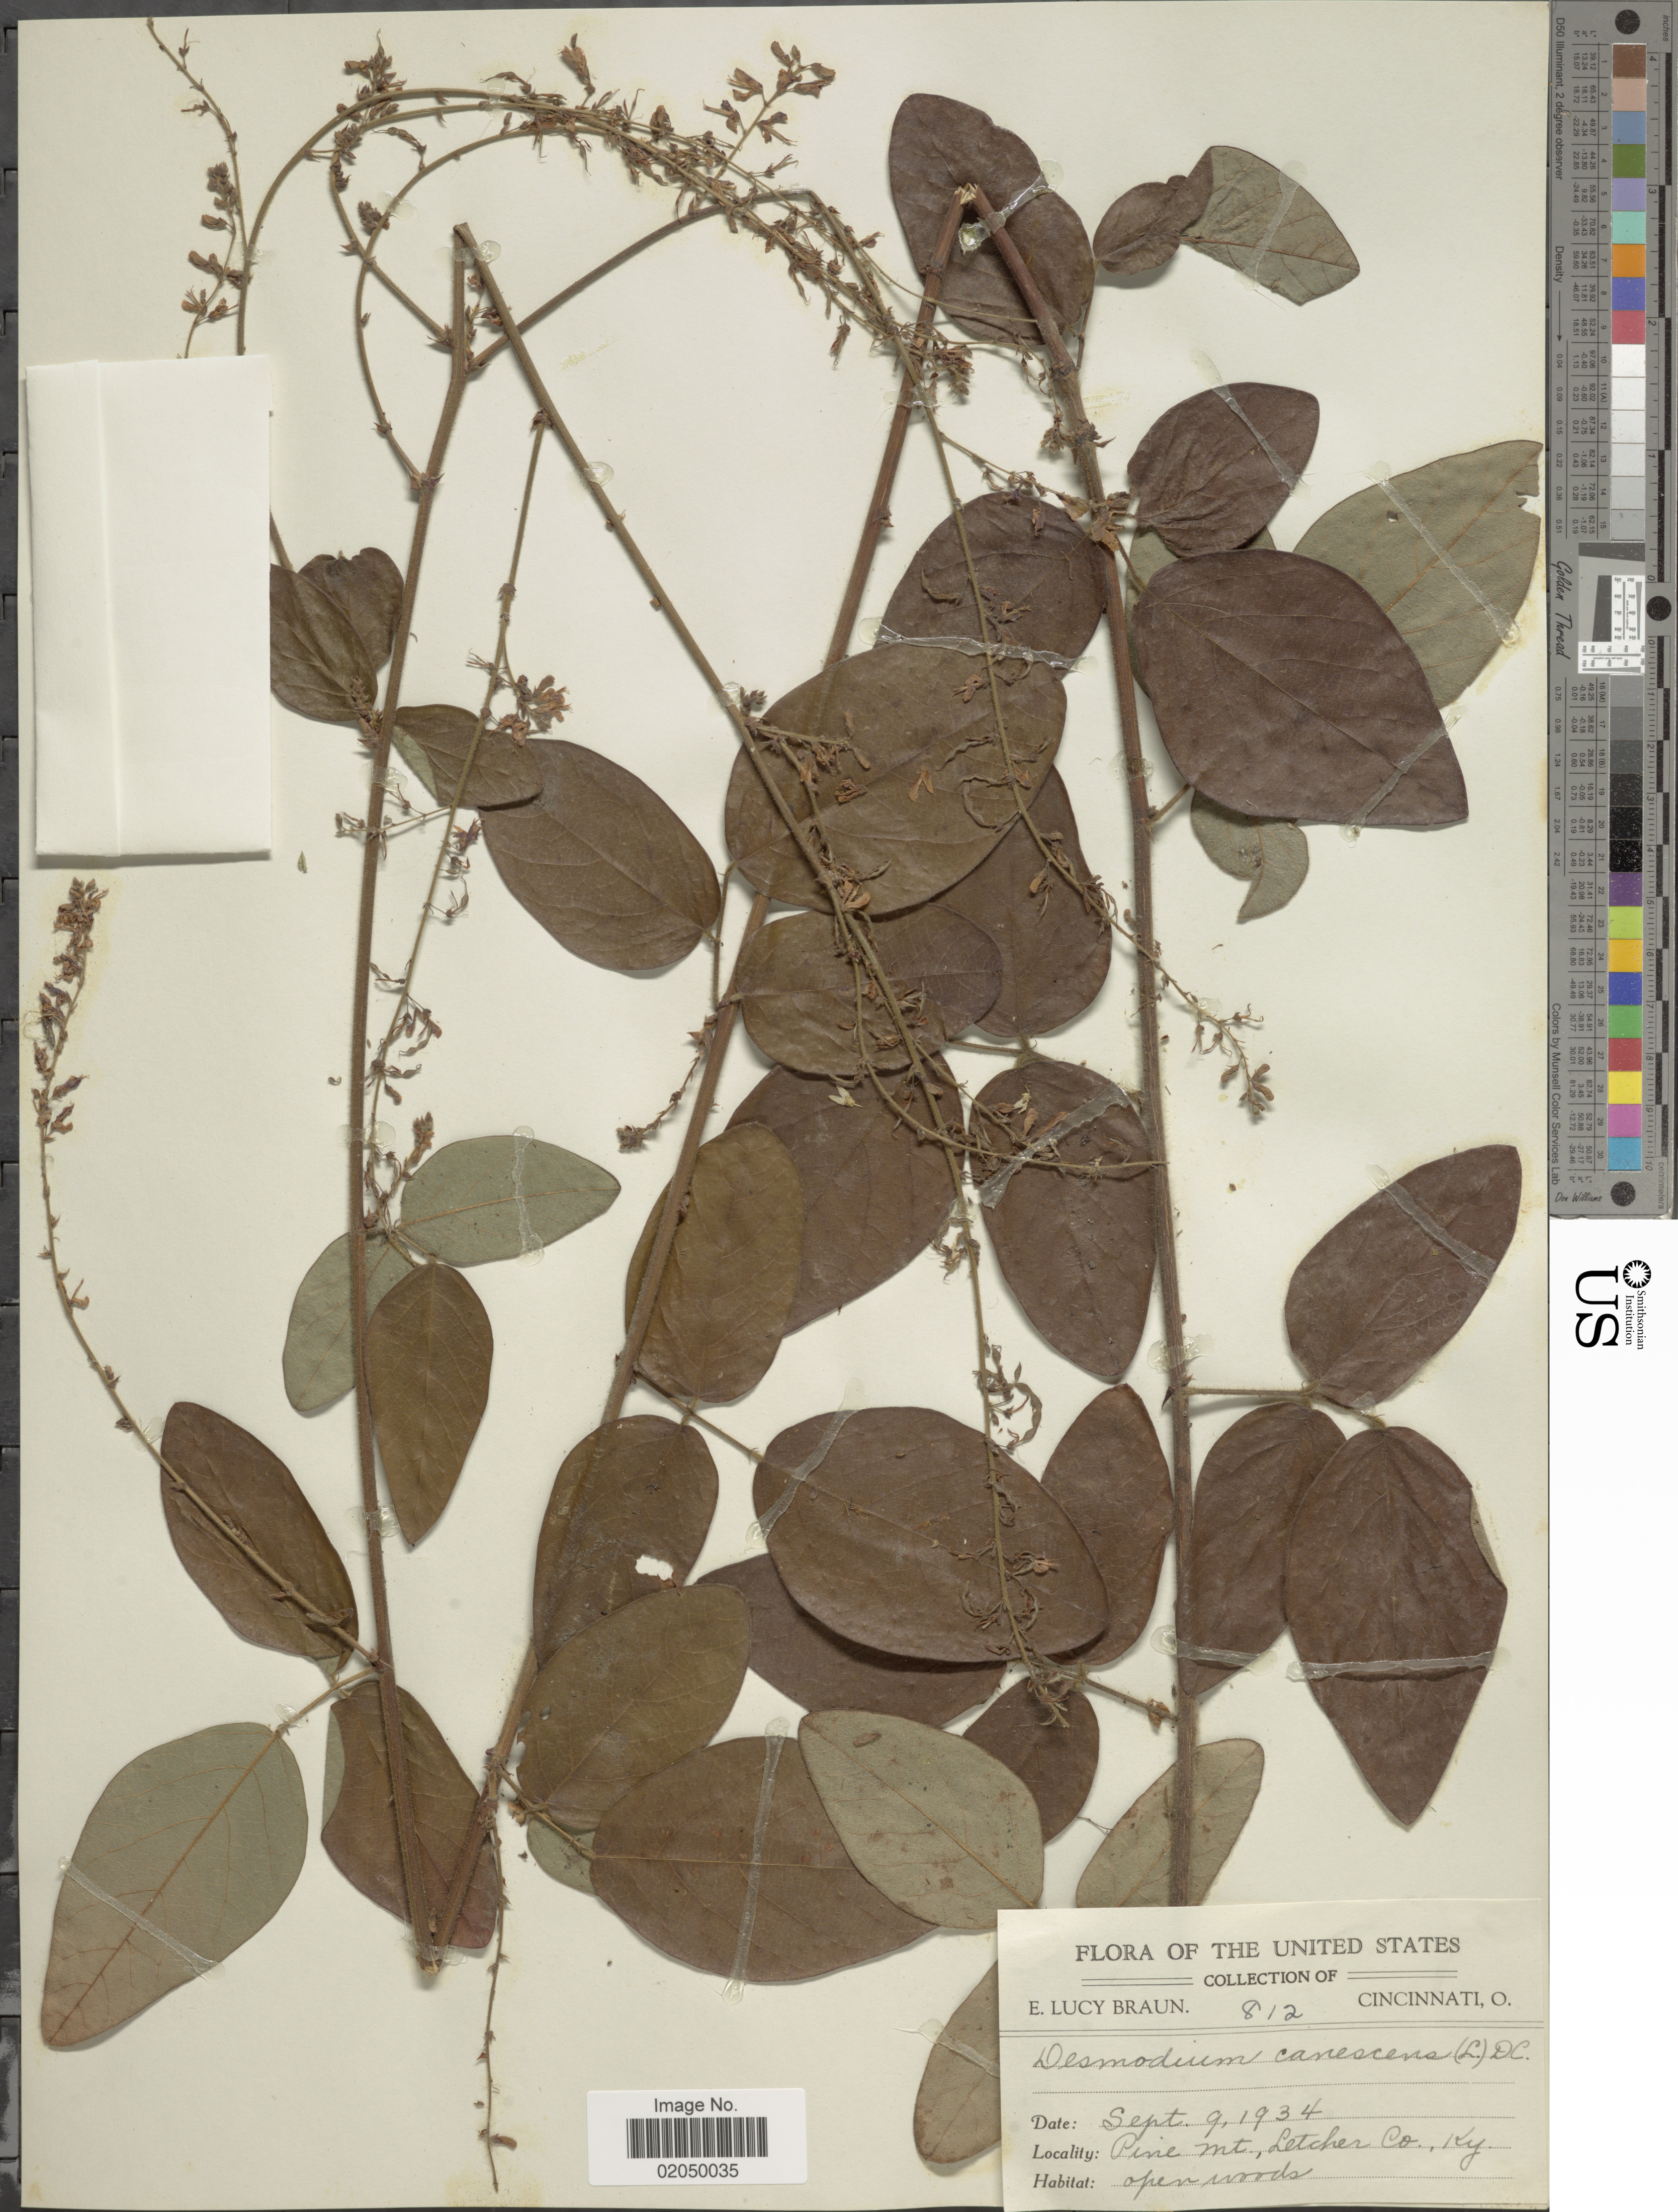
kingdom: Plantae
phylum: Tracheophyta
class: Magnoliopsida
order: Fabales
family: Fabaceae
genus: Desmodium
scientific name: Desmodium canescens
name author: (L.) DC.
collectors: E. L. Braun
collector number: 812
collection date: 1934-09-09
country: United States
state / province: Kentucky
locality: Pine Mt. Letcher Co.,Ky